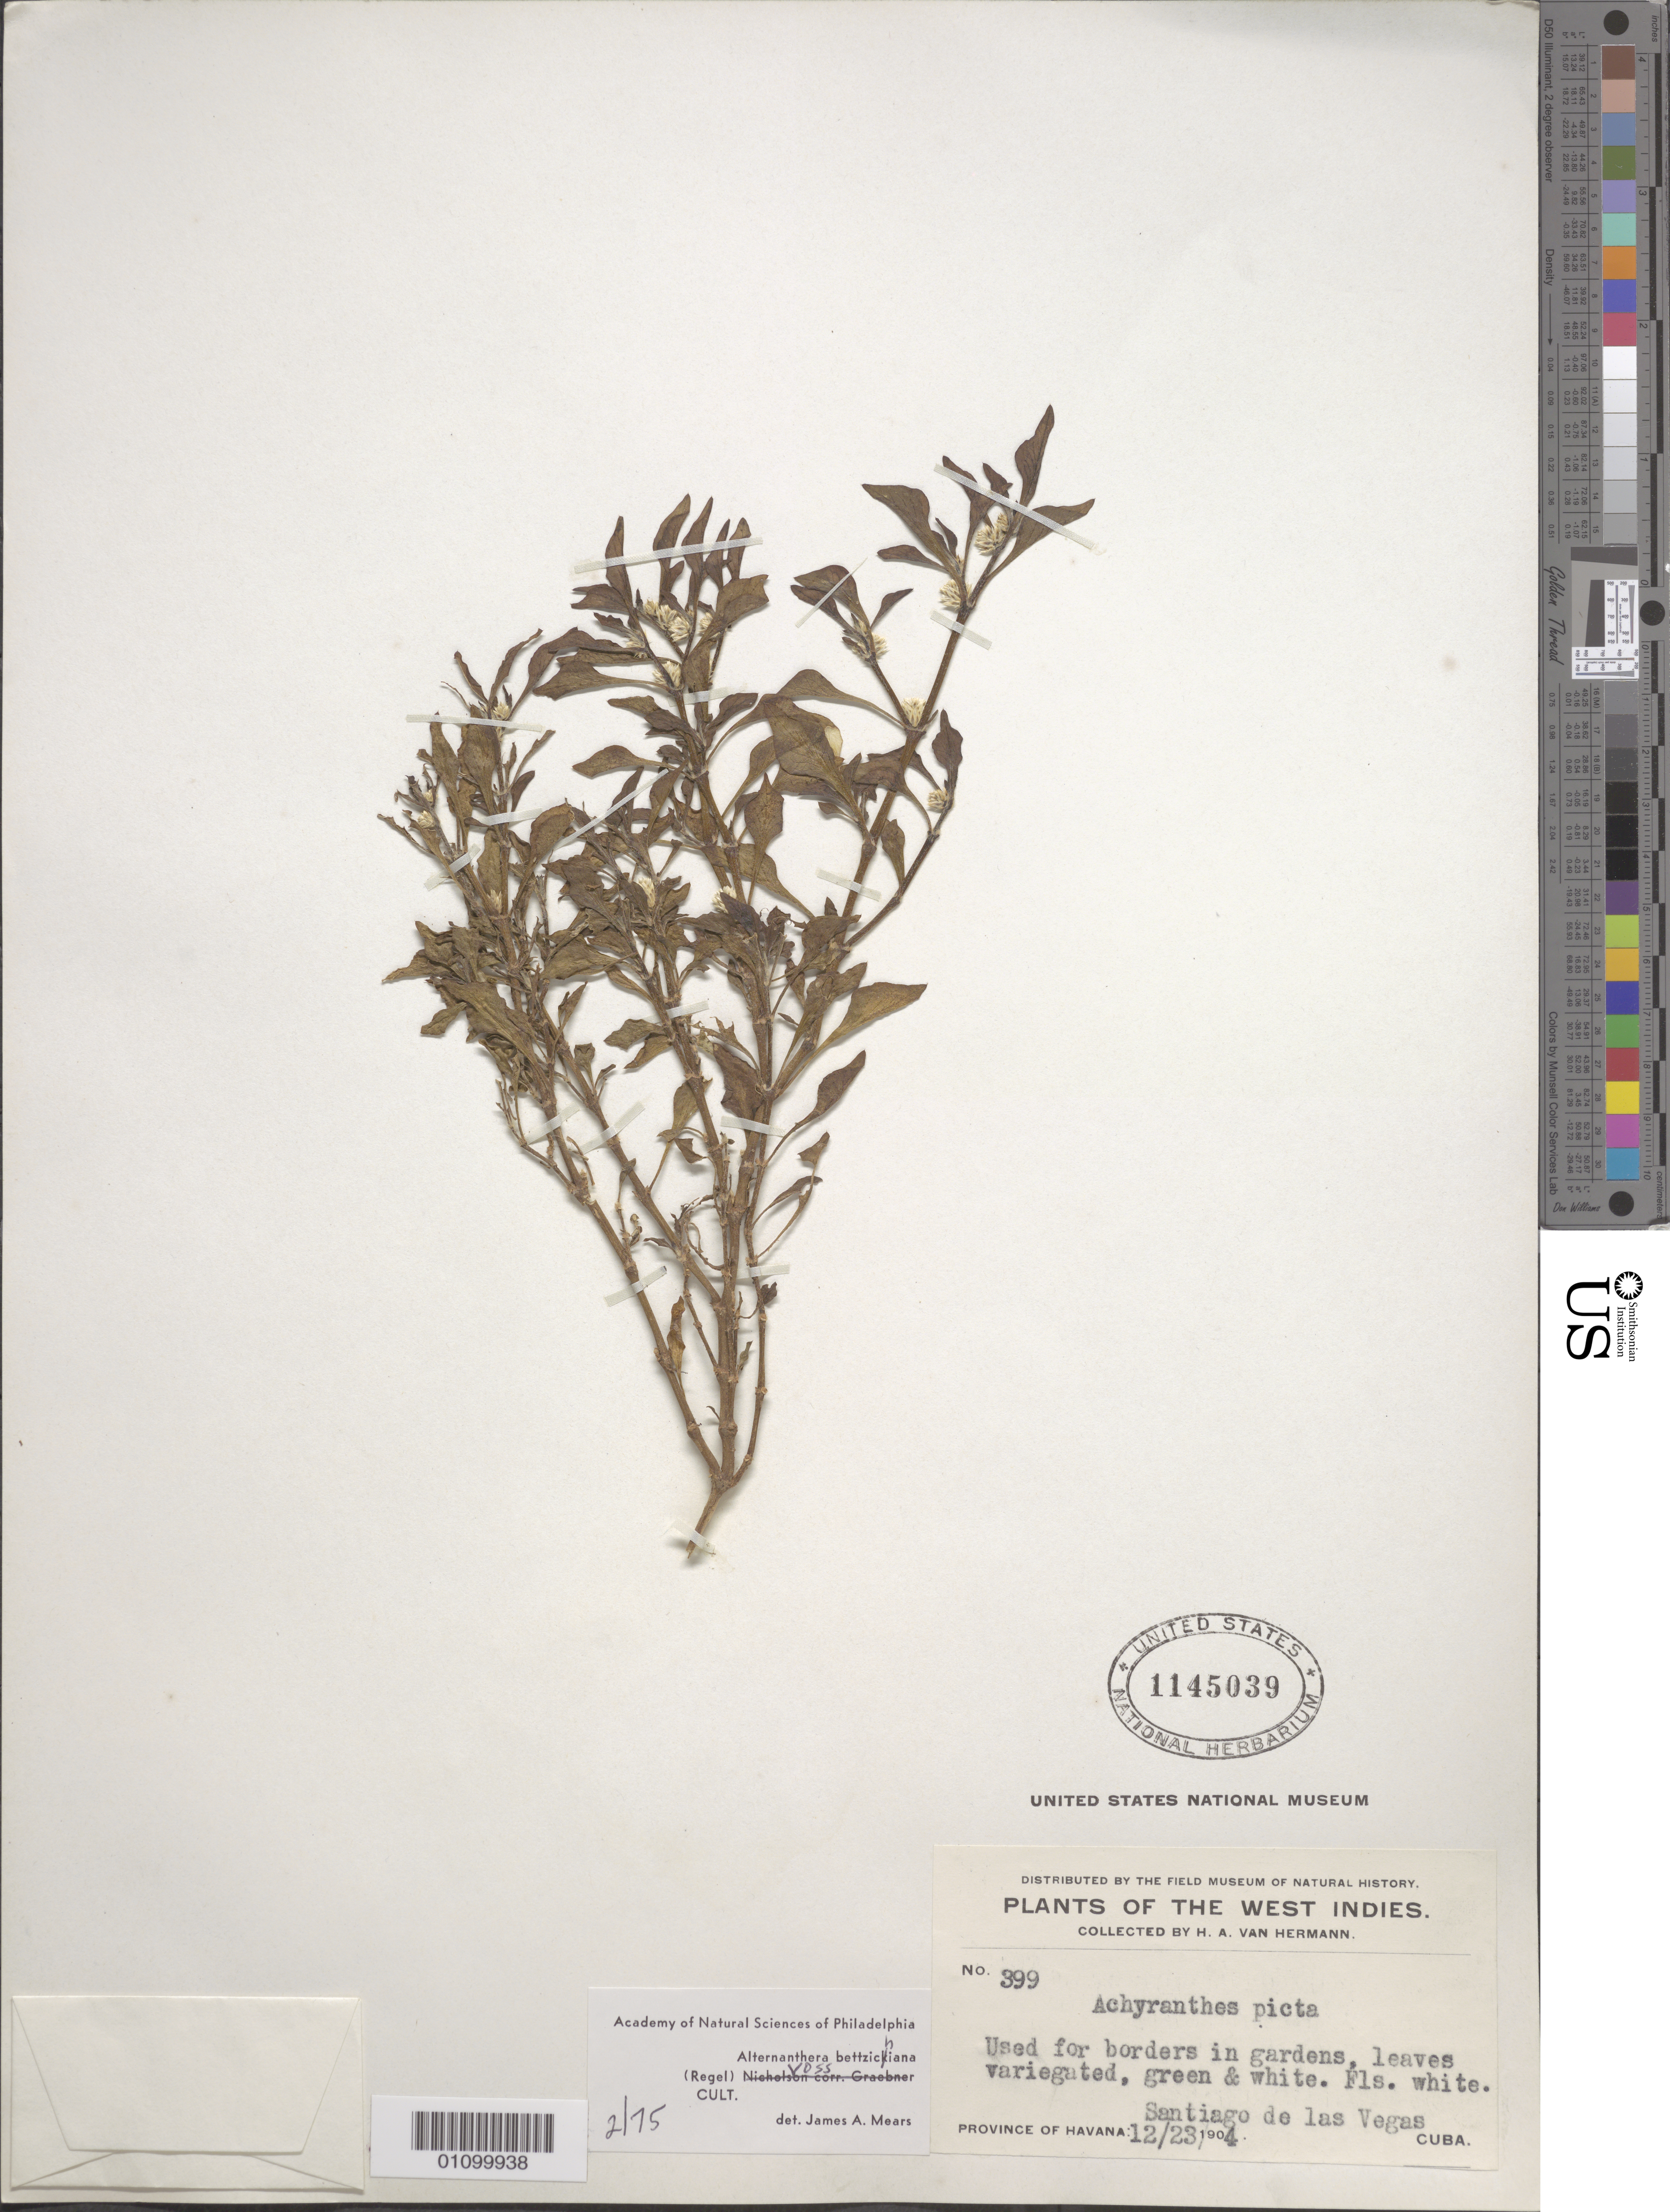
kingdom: Plantae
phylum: Tracheophyta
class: Magnoliopsida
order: Caryophyllales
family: Amaranthaceae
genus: Alternanthera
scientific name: Alternanthera bettzickiana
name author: (Regel) G. Nicholson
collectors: H. A. Van Hermann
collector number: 399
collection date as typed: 23 Dec 1904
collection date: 1904-12-23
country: Cuba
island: Cuba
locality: Used for borders in gardens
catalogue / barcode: US 1145039